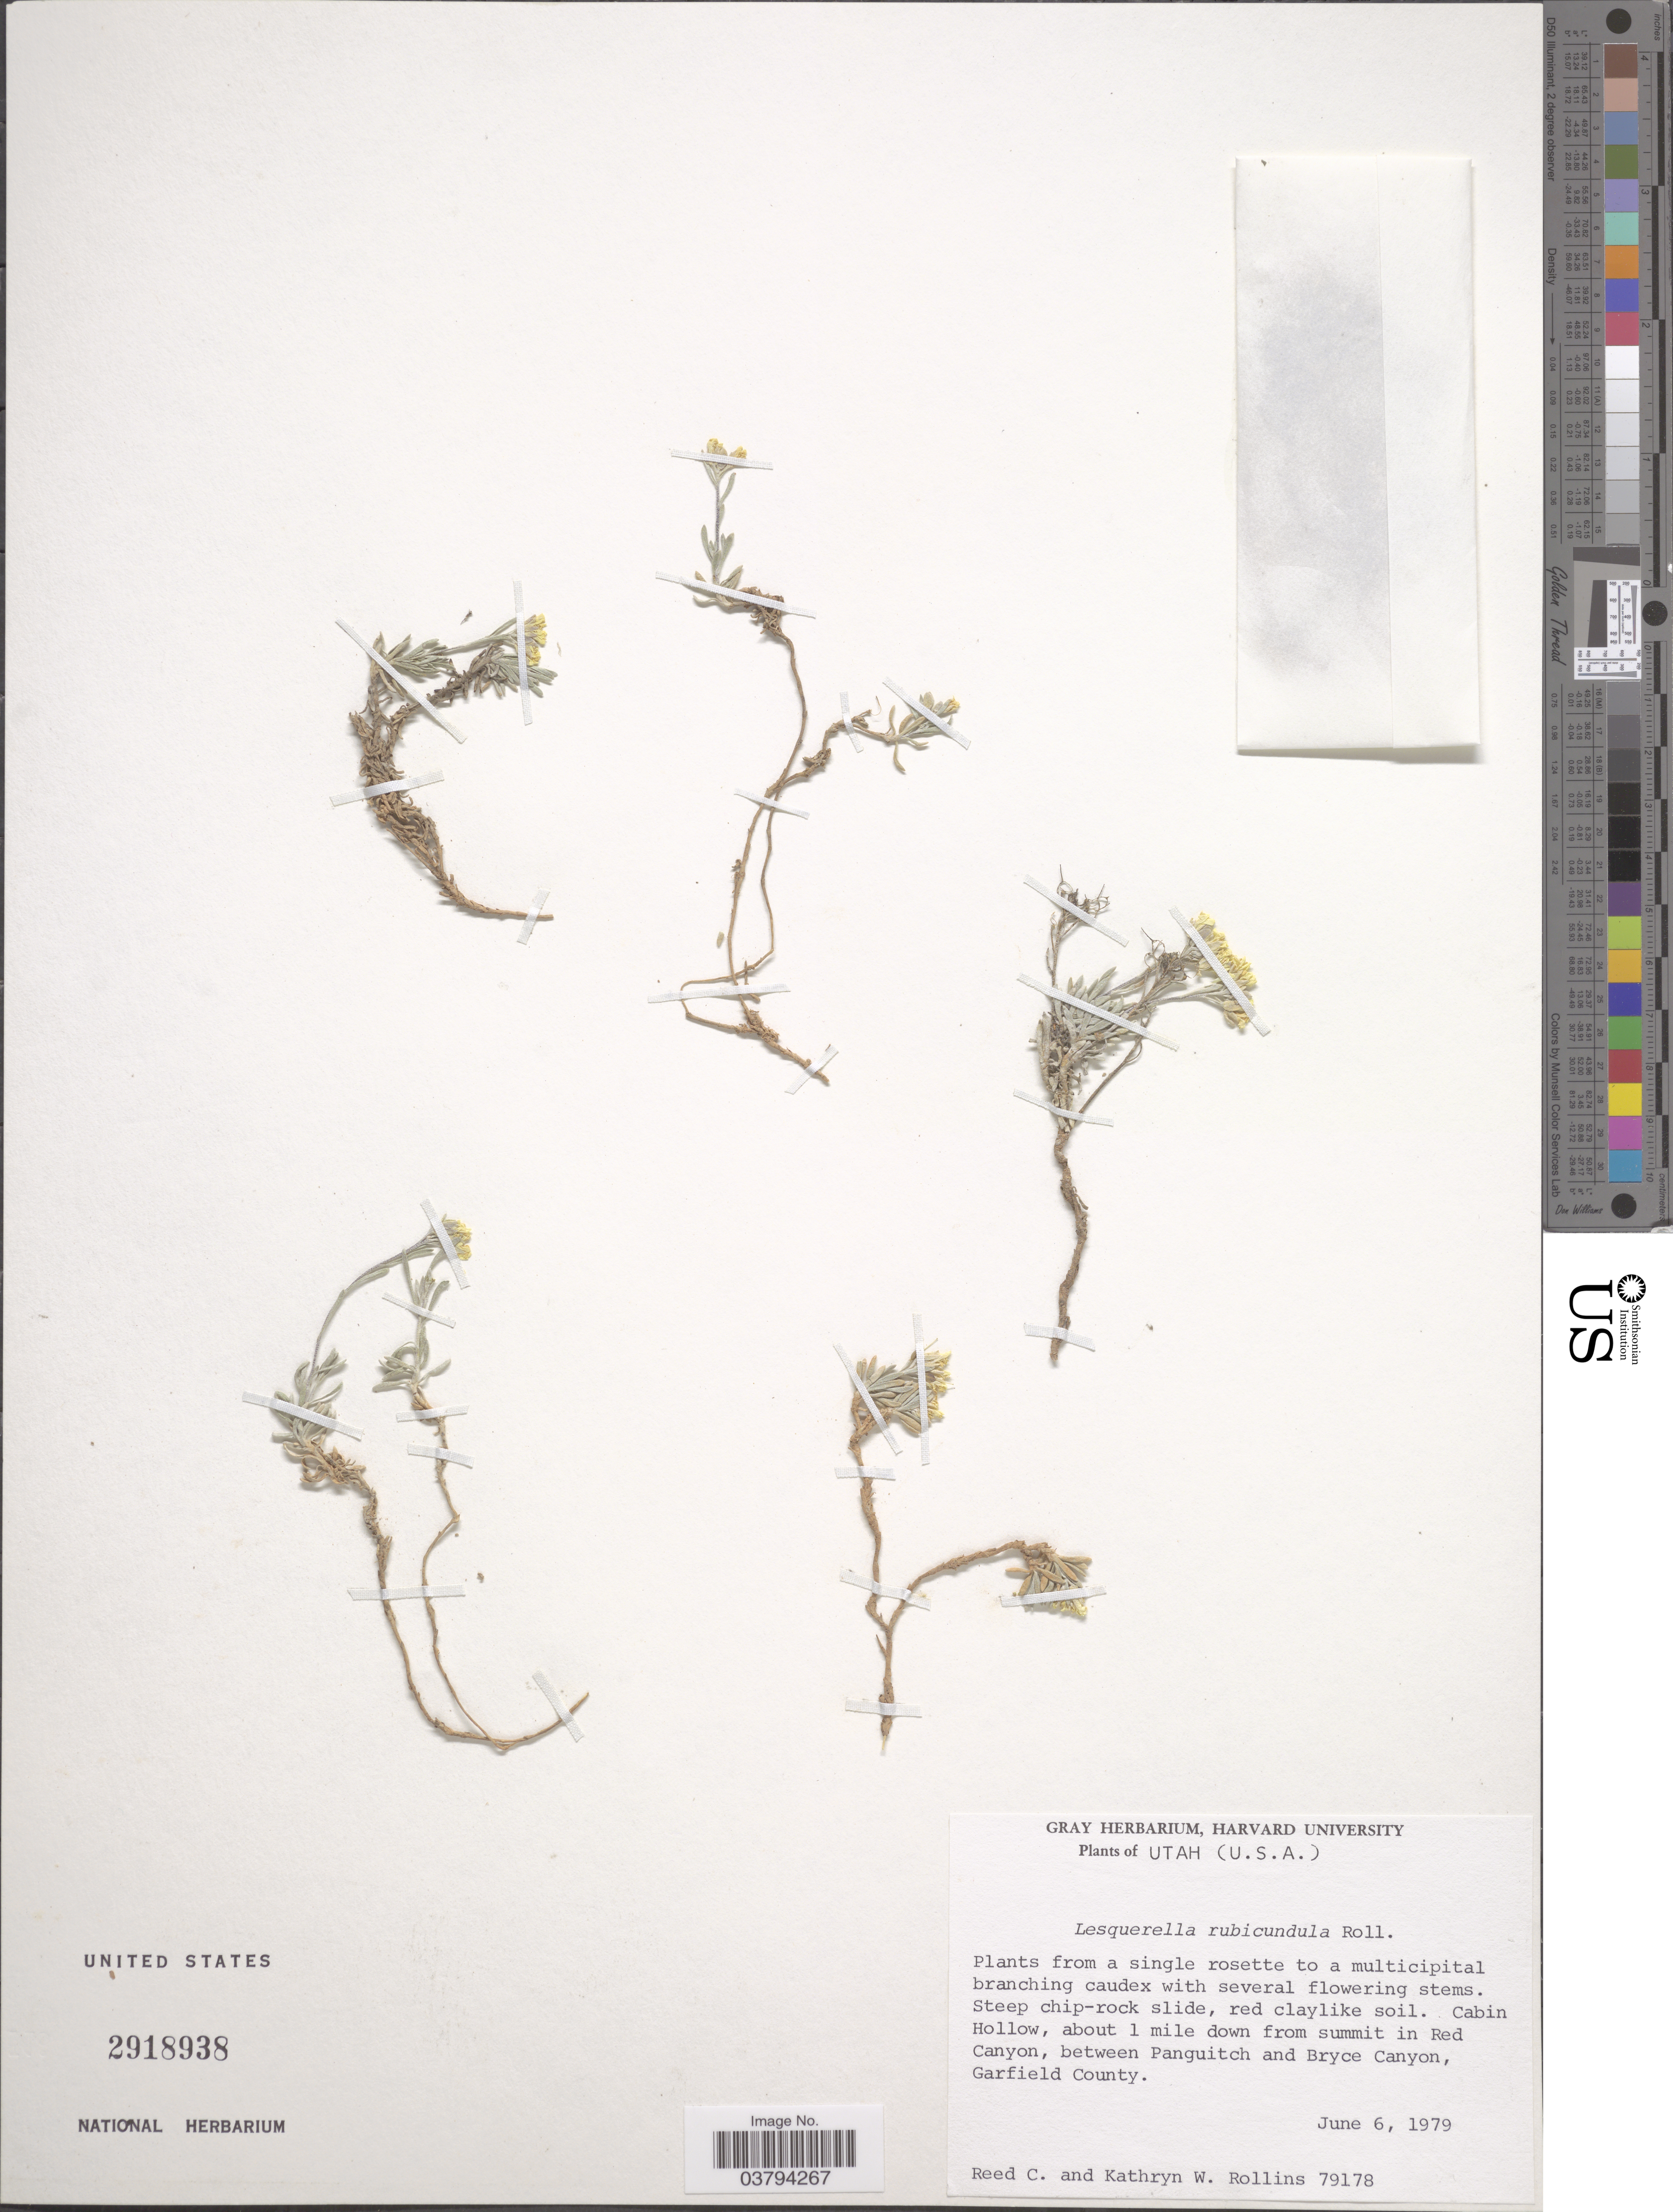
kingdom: Plantae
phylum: Tracheophyta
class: Magnoliopsida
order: Brassicales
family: Brassicaceae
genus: Lesquerella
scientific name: Lesquerella rubicundula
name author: Rollins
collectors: R. C. Rollins & K. W. Rollins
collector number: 79178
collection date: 1979-06-06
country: United States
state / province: Utah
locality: Cabin Hollow, about 1 mile down from summit in Red Canyon, between Panguitch and Bryce Canyon, Garfield County.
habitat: steep chip rock slide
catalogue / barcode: US 2918938